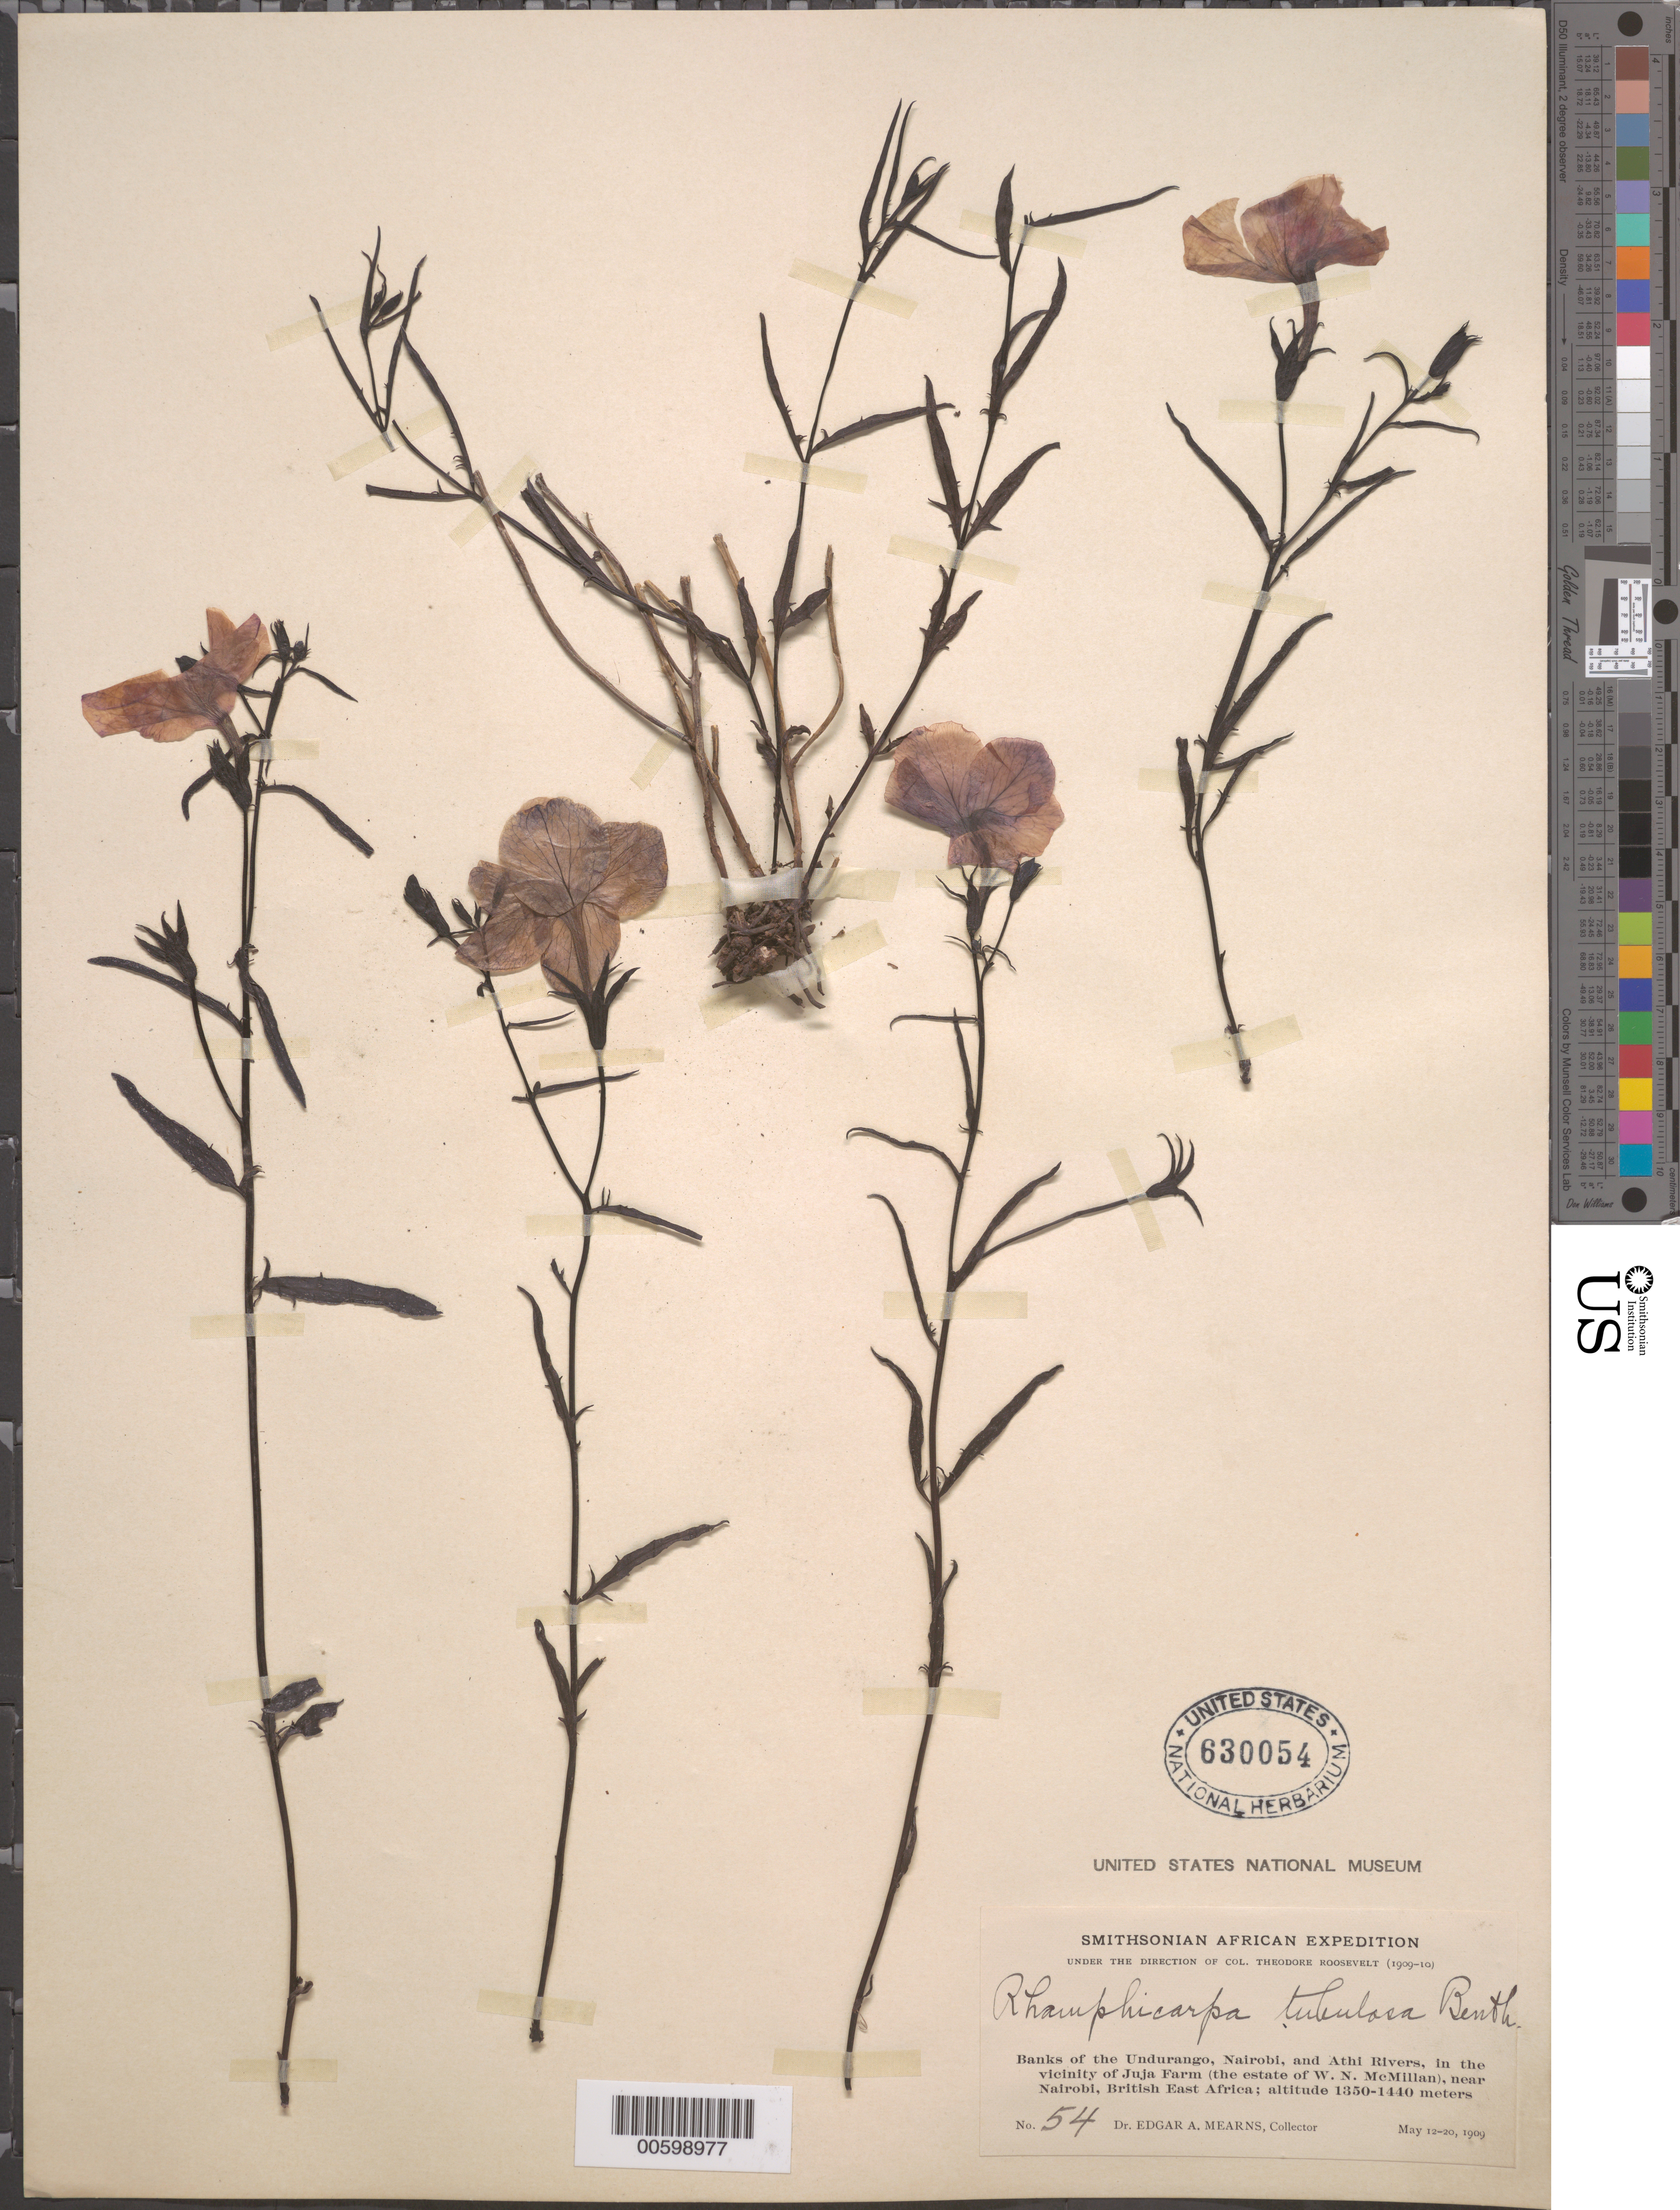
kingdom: Plantae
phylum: Tracheophyta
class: Magnoliopsida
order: Lamiales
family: Orobanchaceae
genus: Rhamphicarpa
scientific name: Rhamphicarpa tubulosa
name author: Benth.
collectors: E. A. Mearns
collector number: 54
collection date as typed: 12 May 1909 to 20 May 1909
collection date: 1909-05-12/1909-05-20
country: Kenya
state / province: Nairobi Area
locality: Banks of the Undurango, Nairobi, and Athi rivers, in the vicinity of Juja Farm ( the estate of W.N. McMillan), near Nairobi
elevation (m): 1350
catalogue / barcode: US 630054